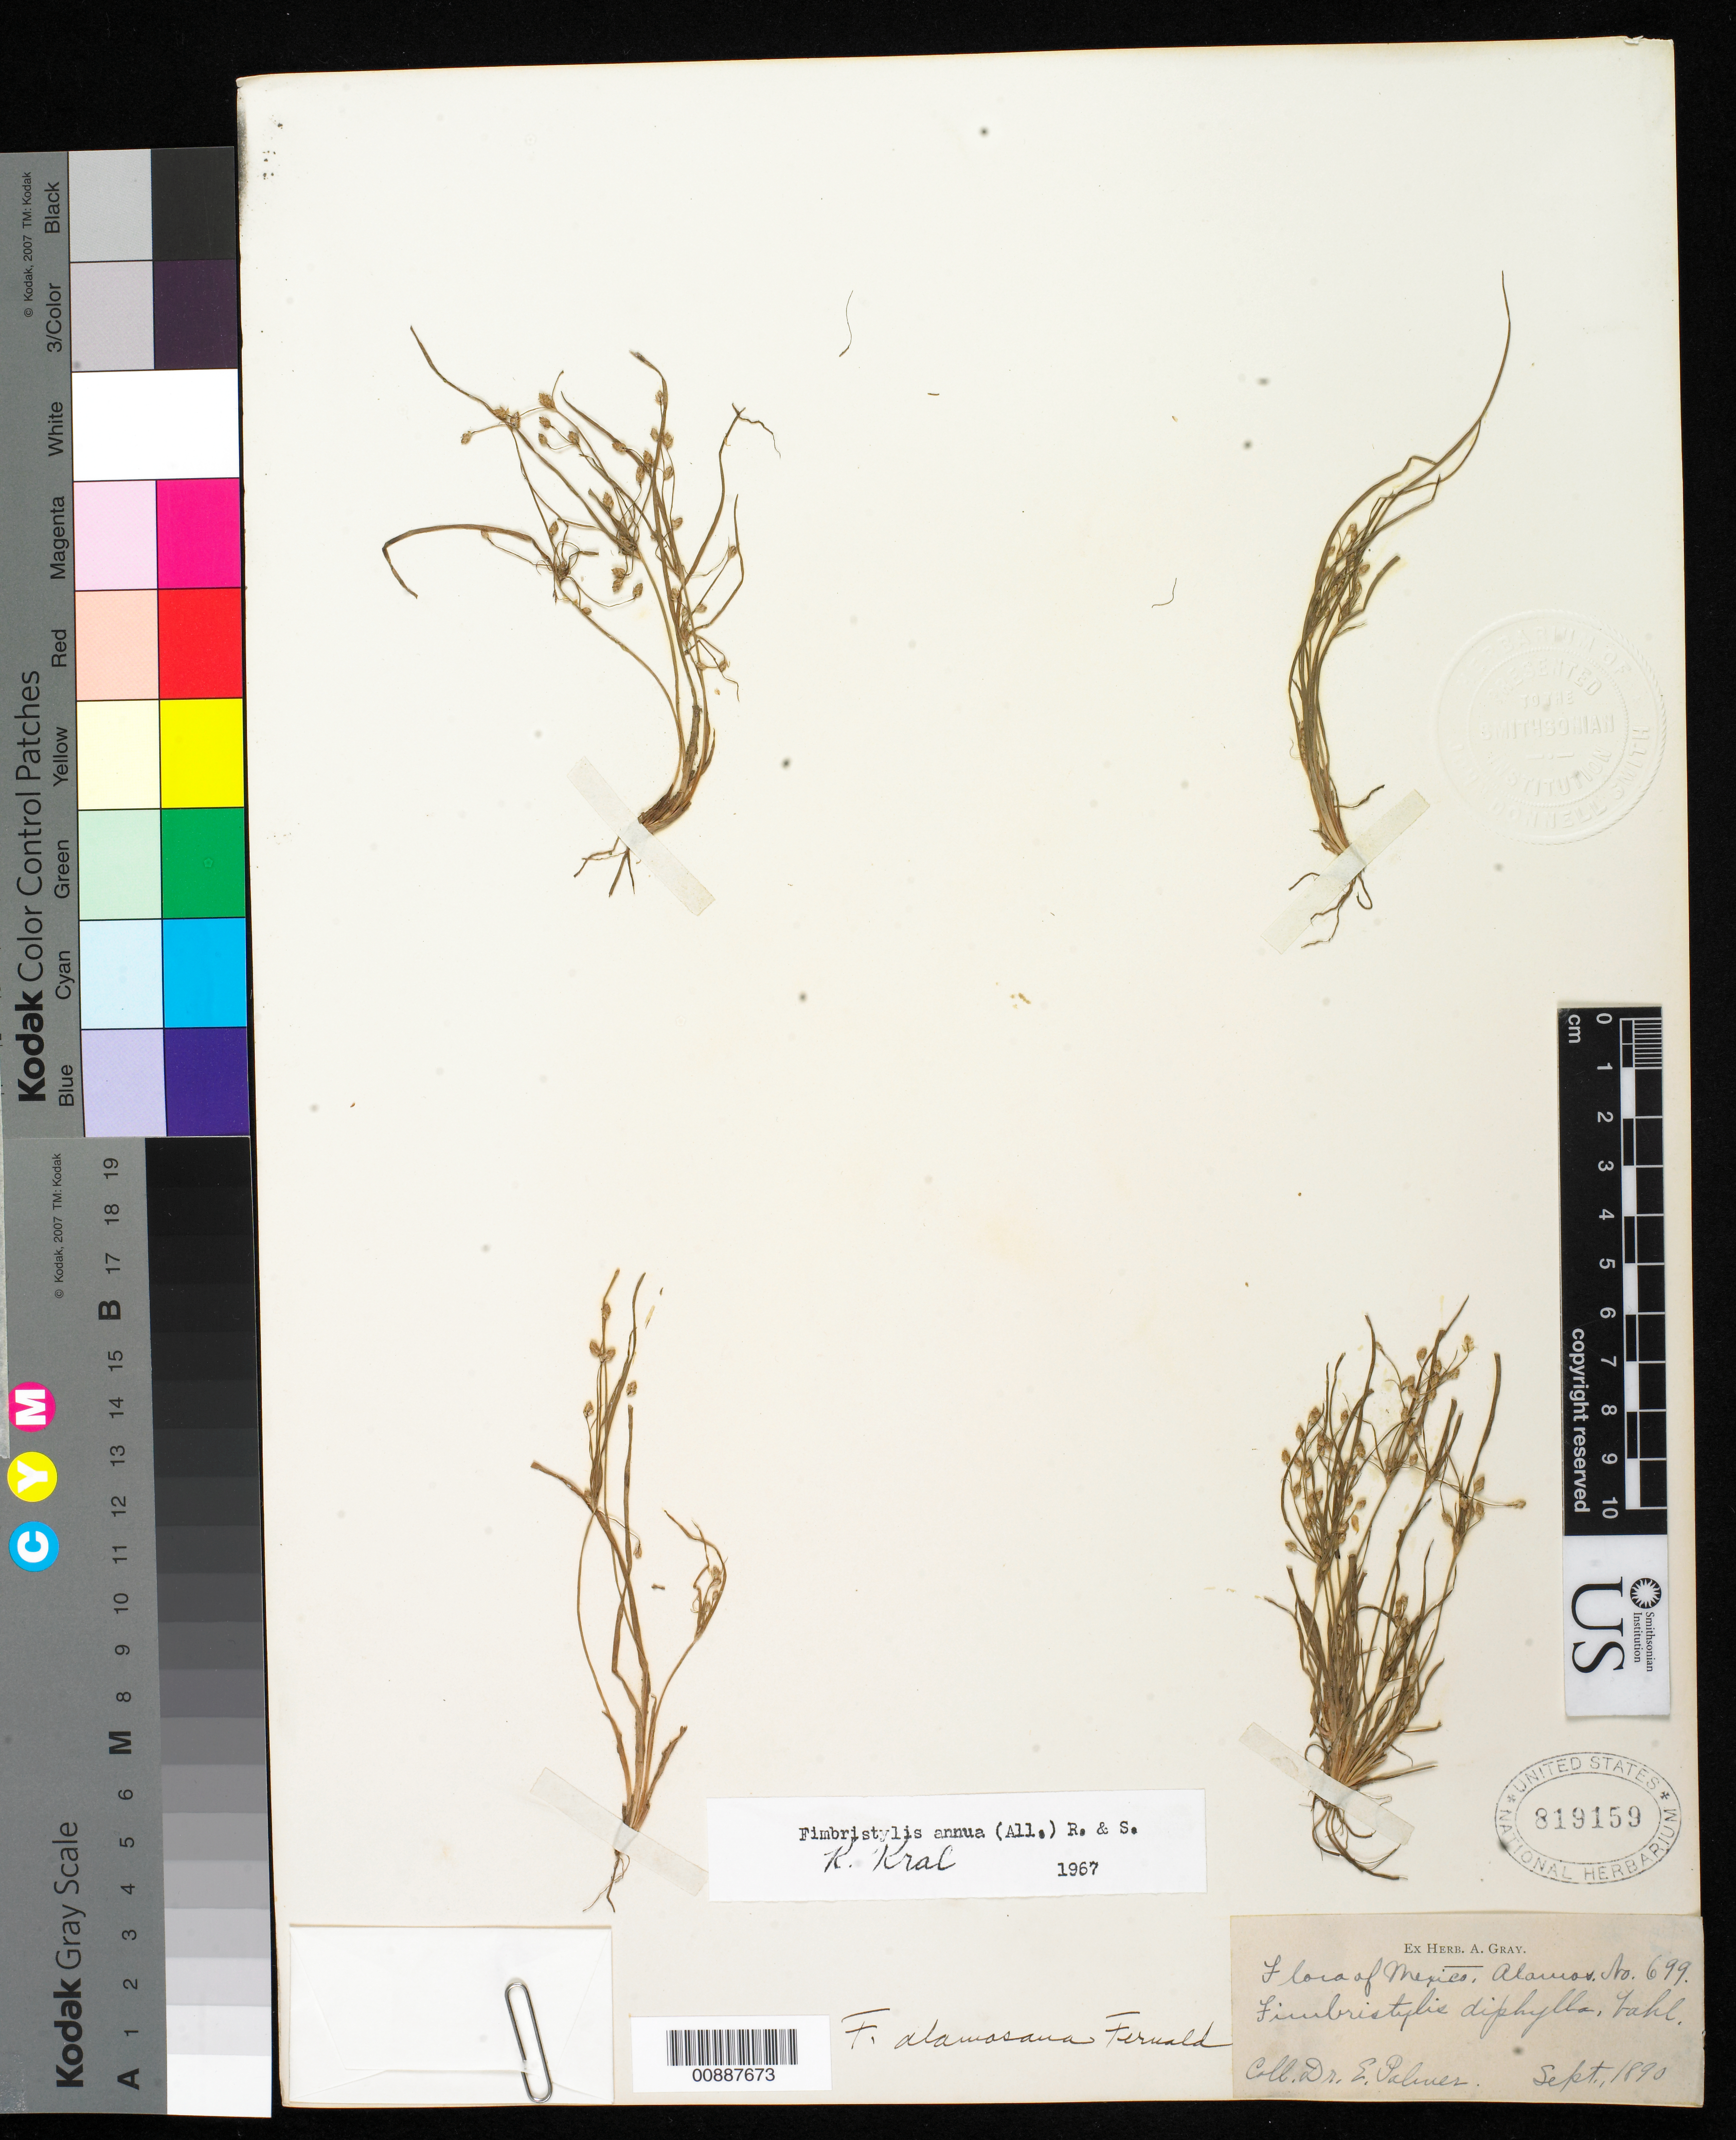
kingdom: Plantae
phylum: Tracheophyta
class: Liliopsida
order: Poales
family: Cyperaceae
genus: Fimbristylis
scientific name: Fimbristylis annua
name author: (All.) Roem. & Schult.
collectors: E. Palmer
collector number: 699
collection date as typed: Sep 1890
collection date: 1890-09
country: Mexico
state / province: Sonora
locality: Alamos, Sonora.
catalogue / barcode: US 819159